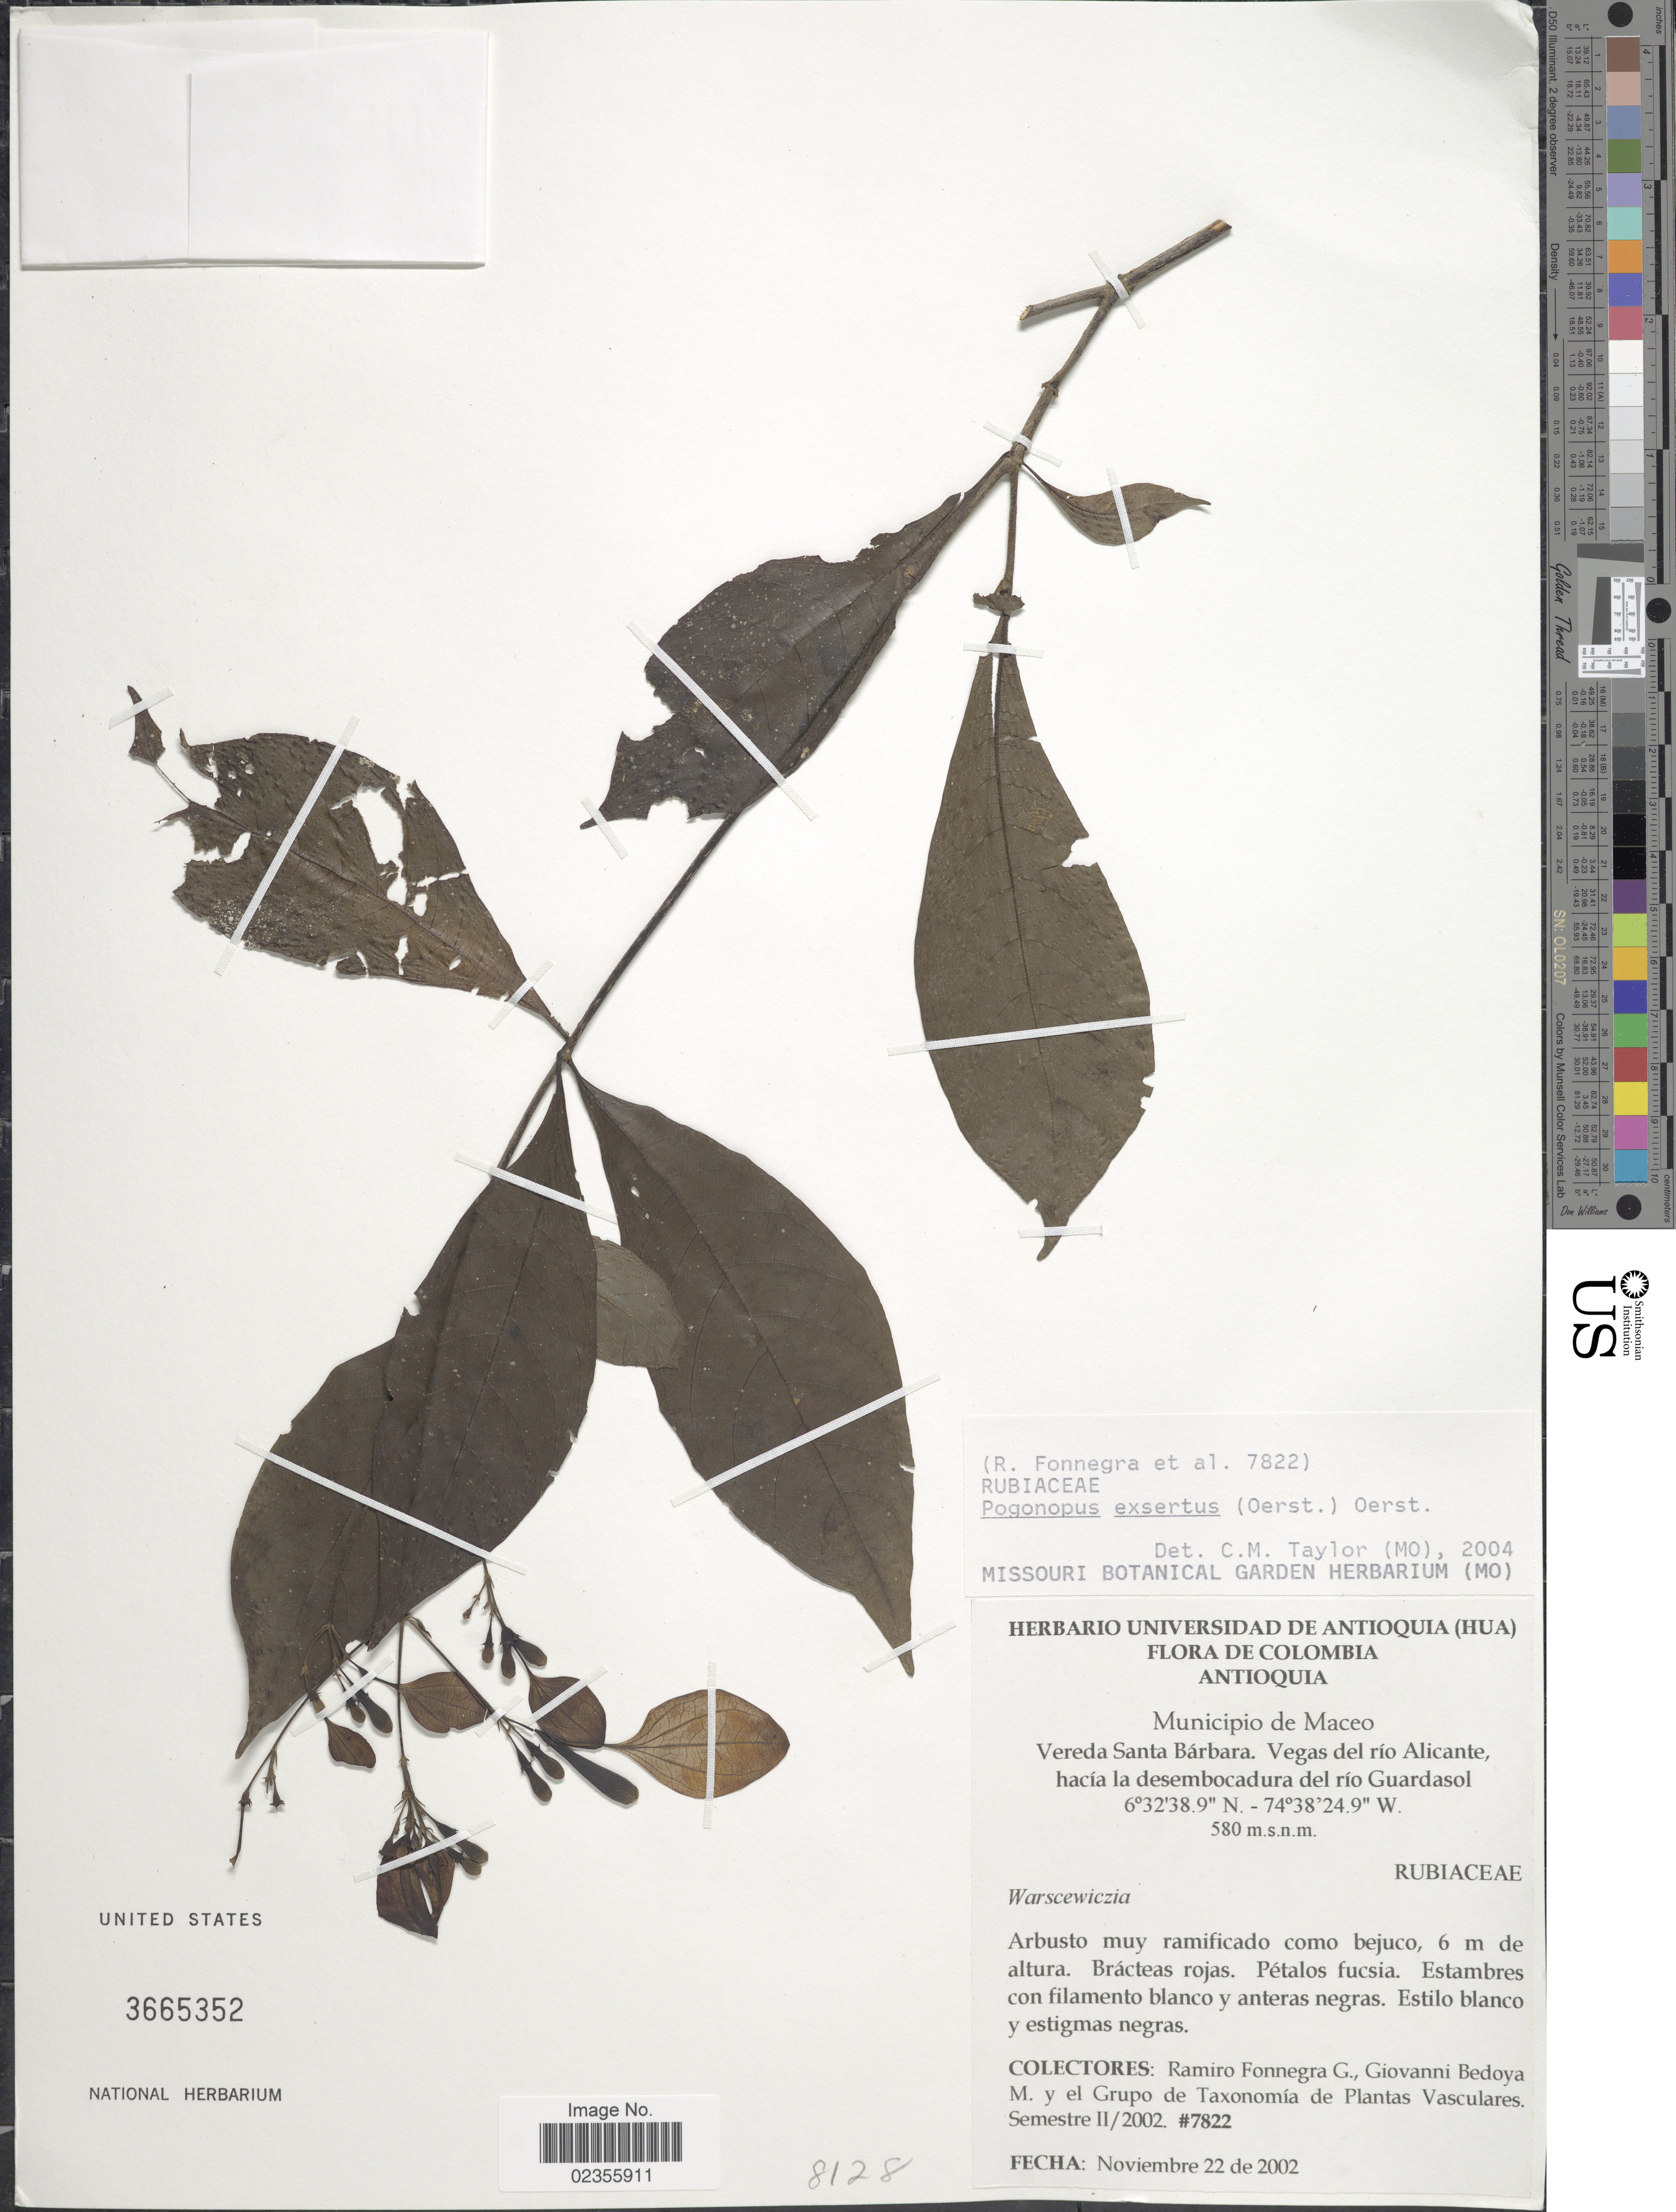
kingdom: Plantae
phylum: Tracheophyta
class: Magnoliopsida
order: Gentianales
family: Rubiaceae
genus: Pogonopus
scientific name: Pogonopus exsertus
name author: (Oerst.) Oerst.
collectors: R. Fonnegra G. & G. Bedoya M.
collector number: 7822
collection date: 2002-09-11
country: Colombia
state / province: Antioquia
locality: Municipio de Maceo. Vereda Santa Bárbara. Vegas del río Alicante, hacía de desembocadura del río Guardasol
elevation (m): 580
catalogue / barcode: US 3665352